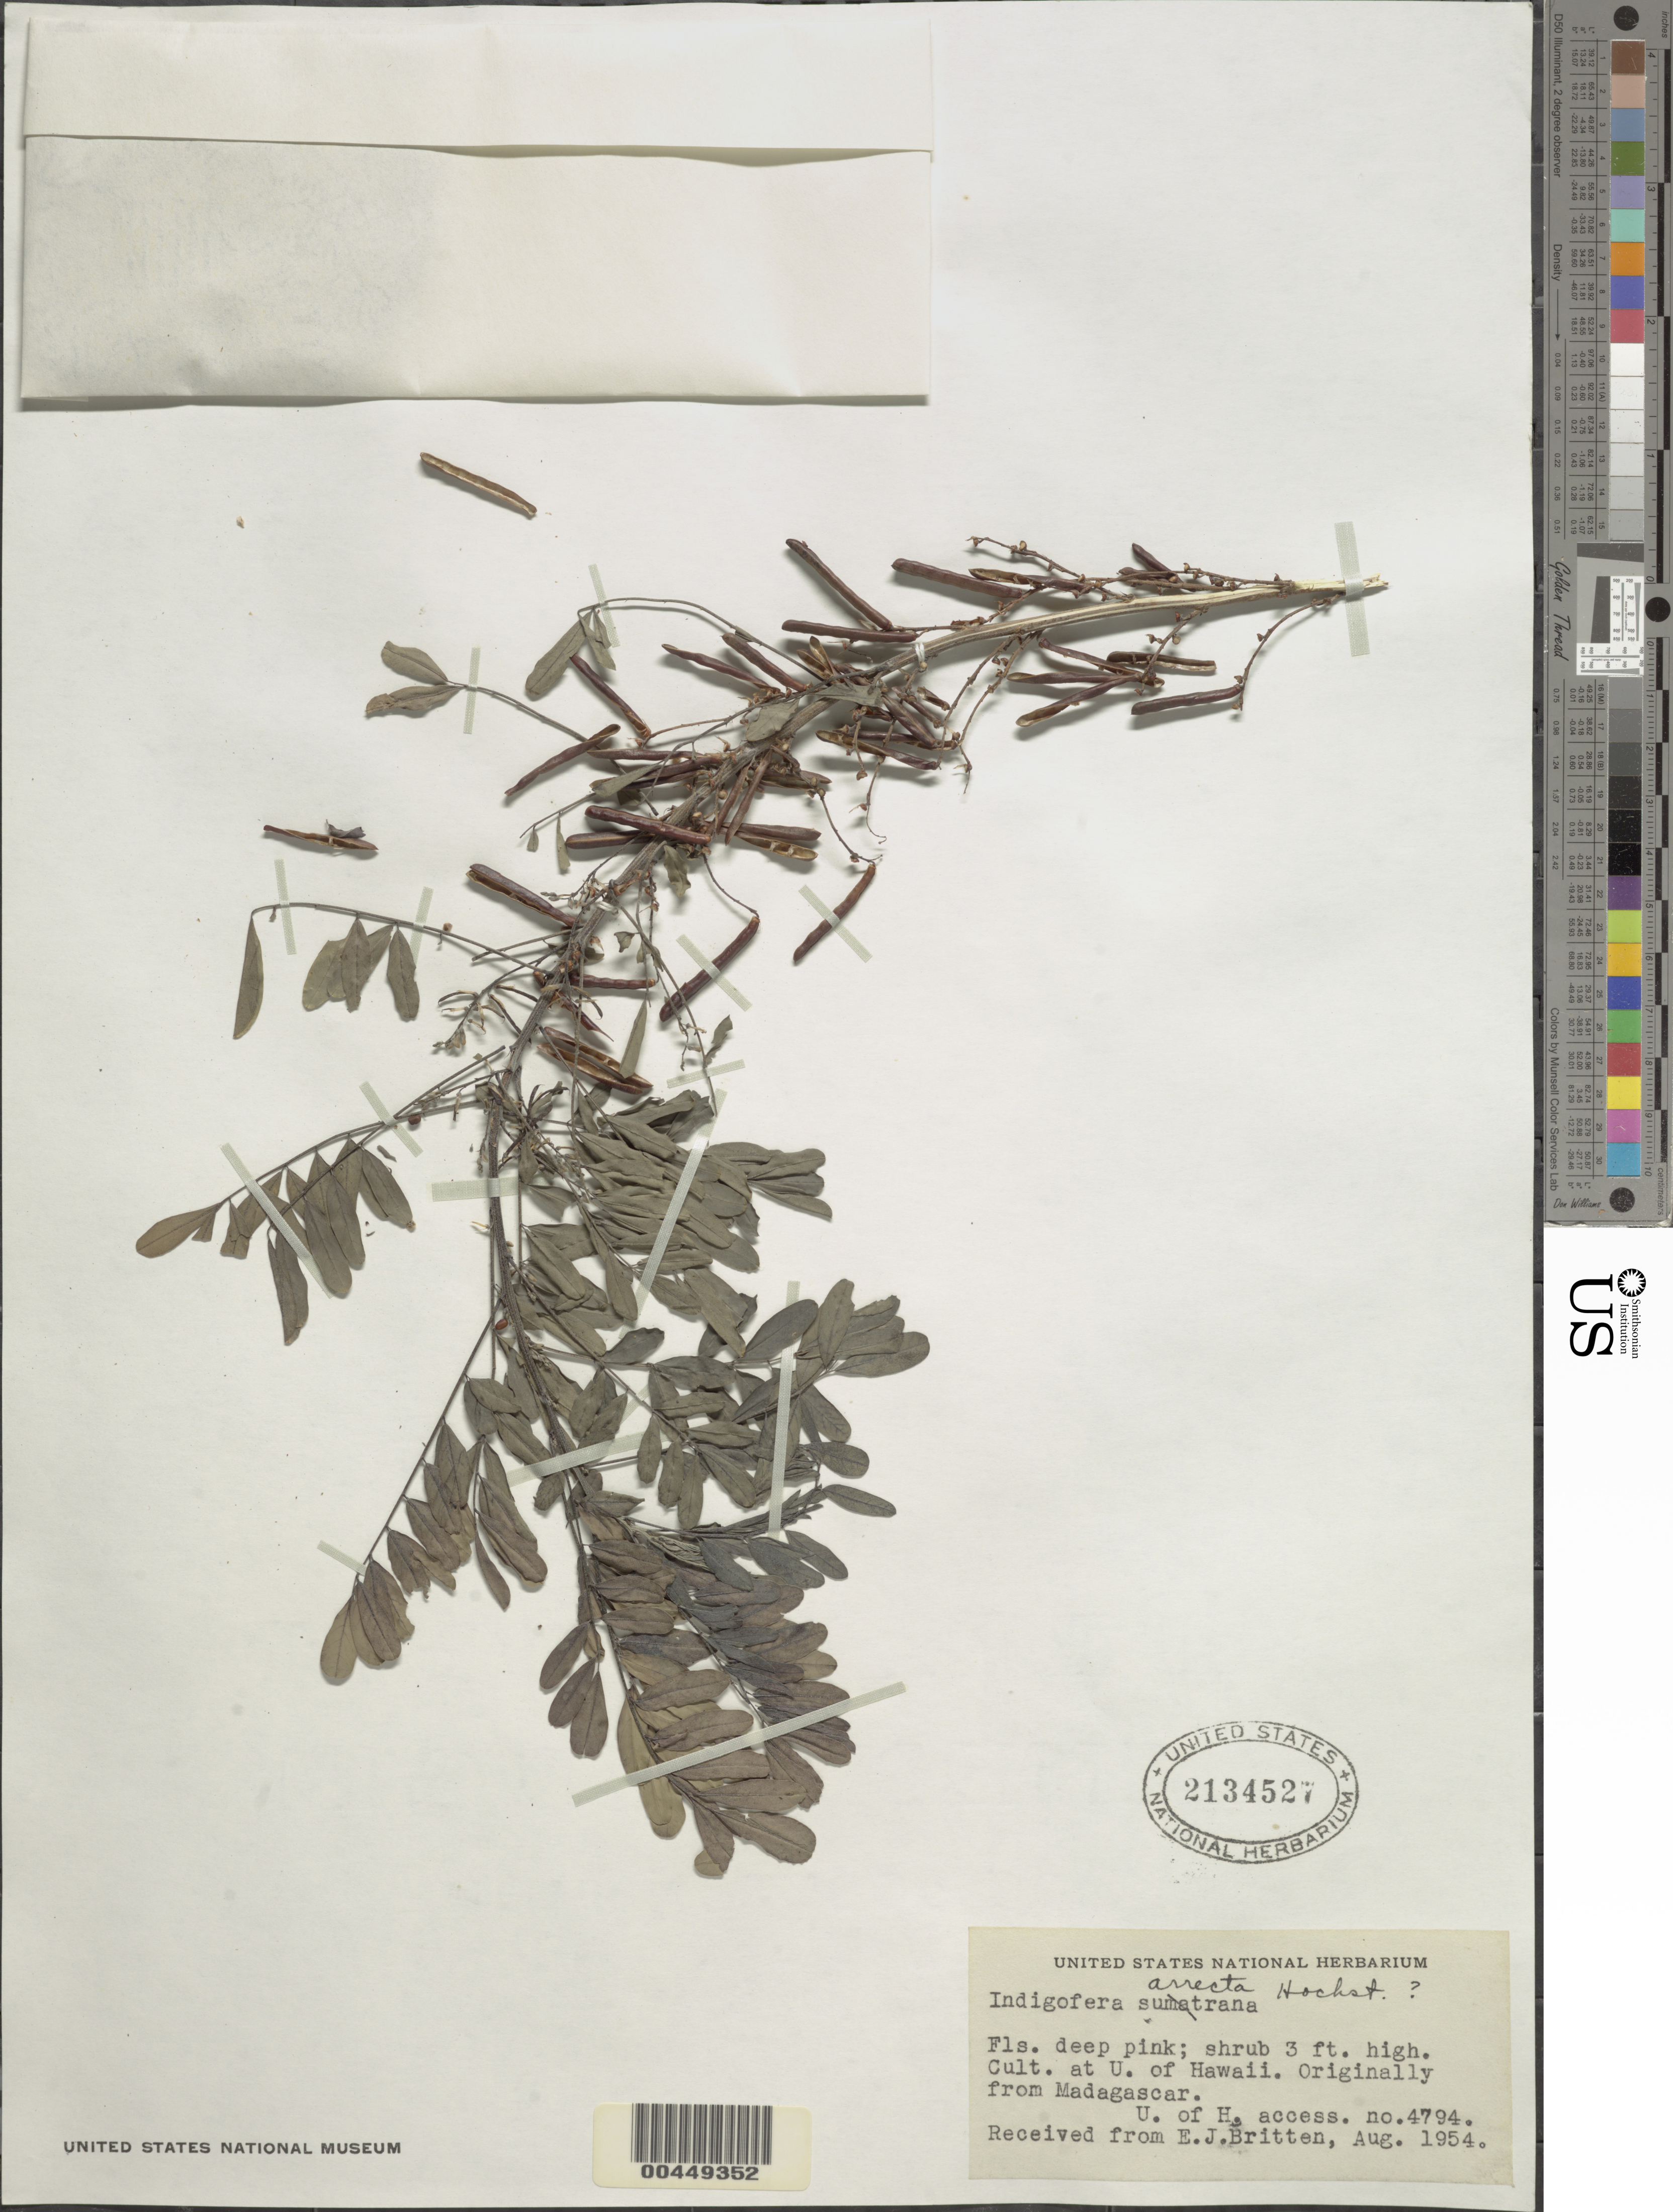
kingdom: Plantae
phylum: Tracheophyta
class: Magnoliopsida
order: Fabales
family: Fabaceae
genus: Indigofera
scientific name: Indigofera arrecta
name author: Hochst. ex A. Rich.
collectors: E. Britten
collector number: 4794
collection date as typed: Aug 1954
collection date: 1954-08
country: United States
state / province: Hawaii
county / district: Hawaii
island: Hawaii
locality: University of Hawaii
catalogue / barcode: US 2134527